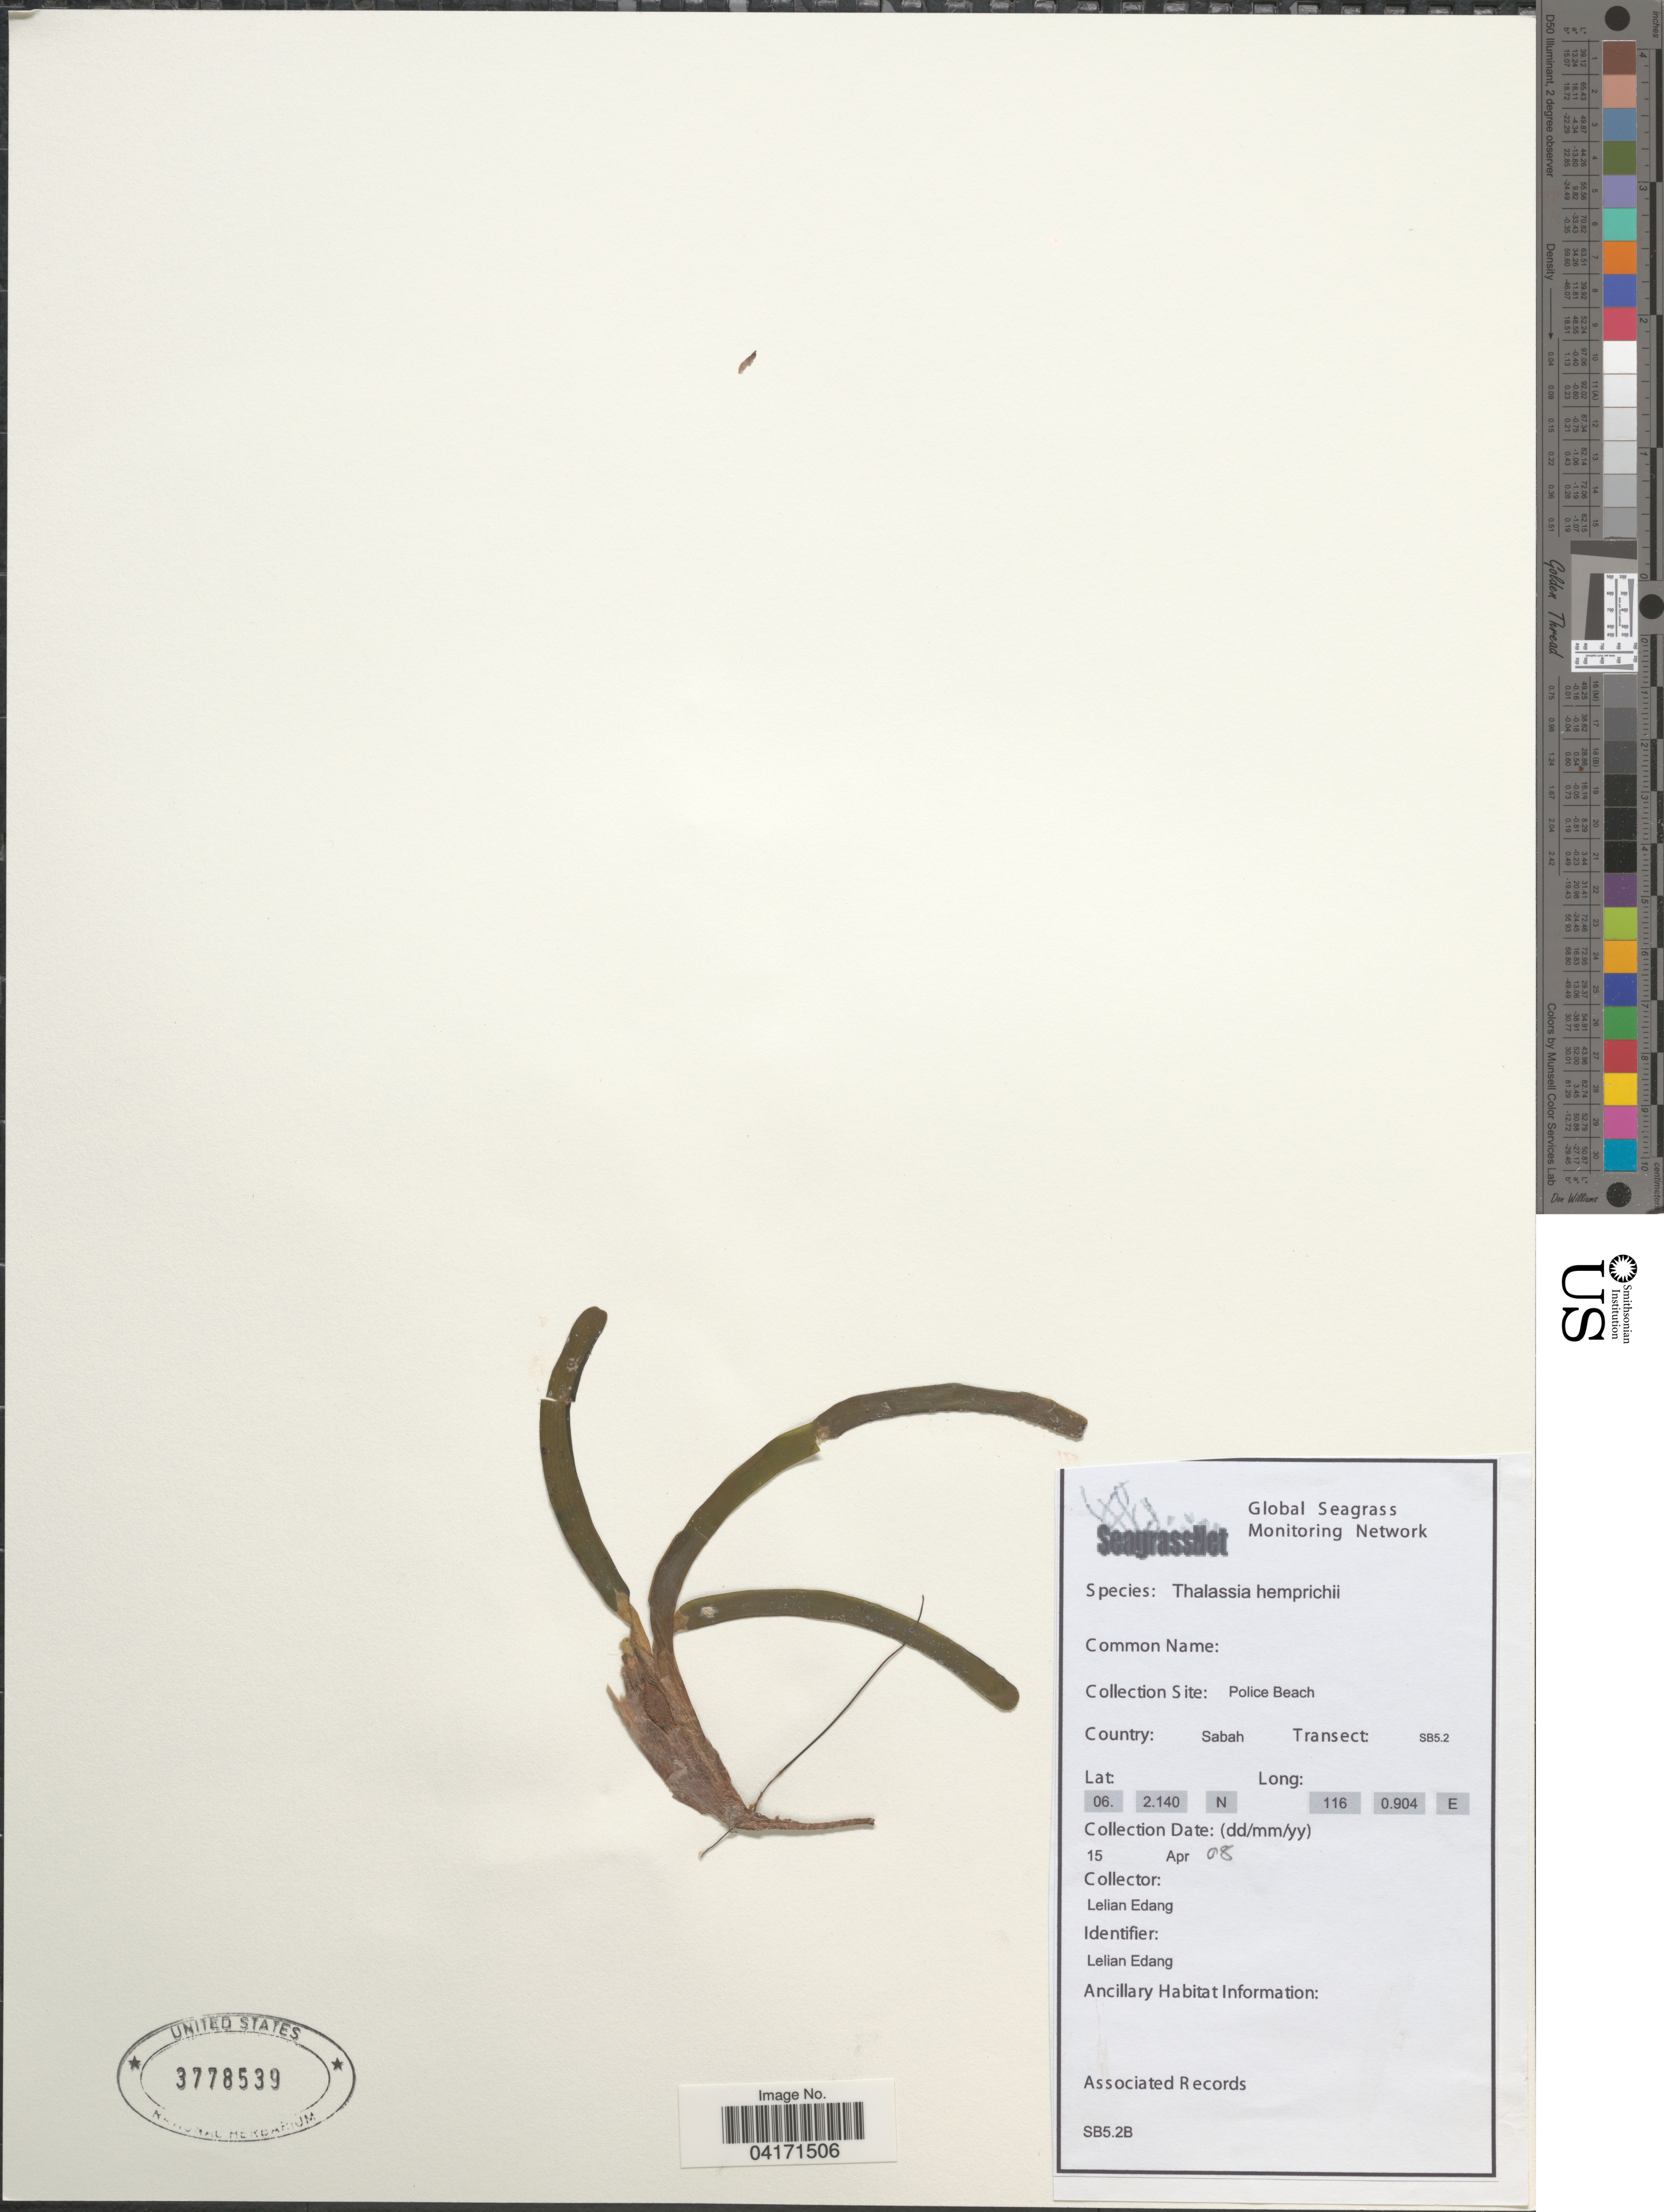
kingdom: Plantae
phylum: Tracheophyta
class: Liliopsida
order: Alismatales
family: Hydrocharitaceae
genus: Thalassia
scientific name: Thalassia hemprichii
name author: Asch.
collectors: L. Edang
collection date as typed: Transcribed d/m/y: 15/4/8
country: Malaysia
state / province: Sabah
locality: Police Beach. Transect: SB5.2.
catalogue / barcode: US 3778539